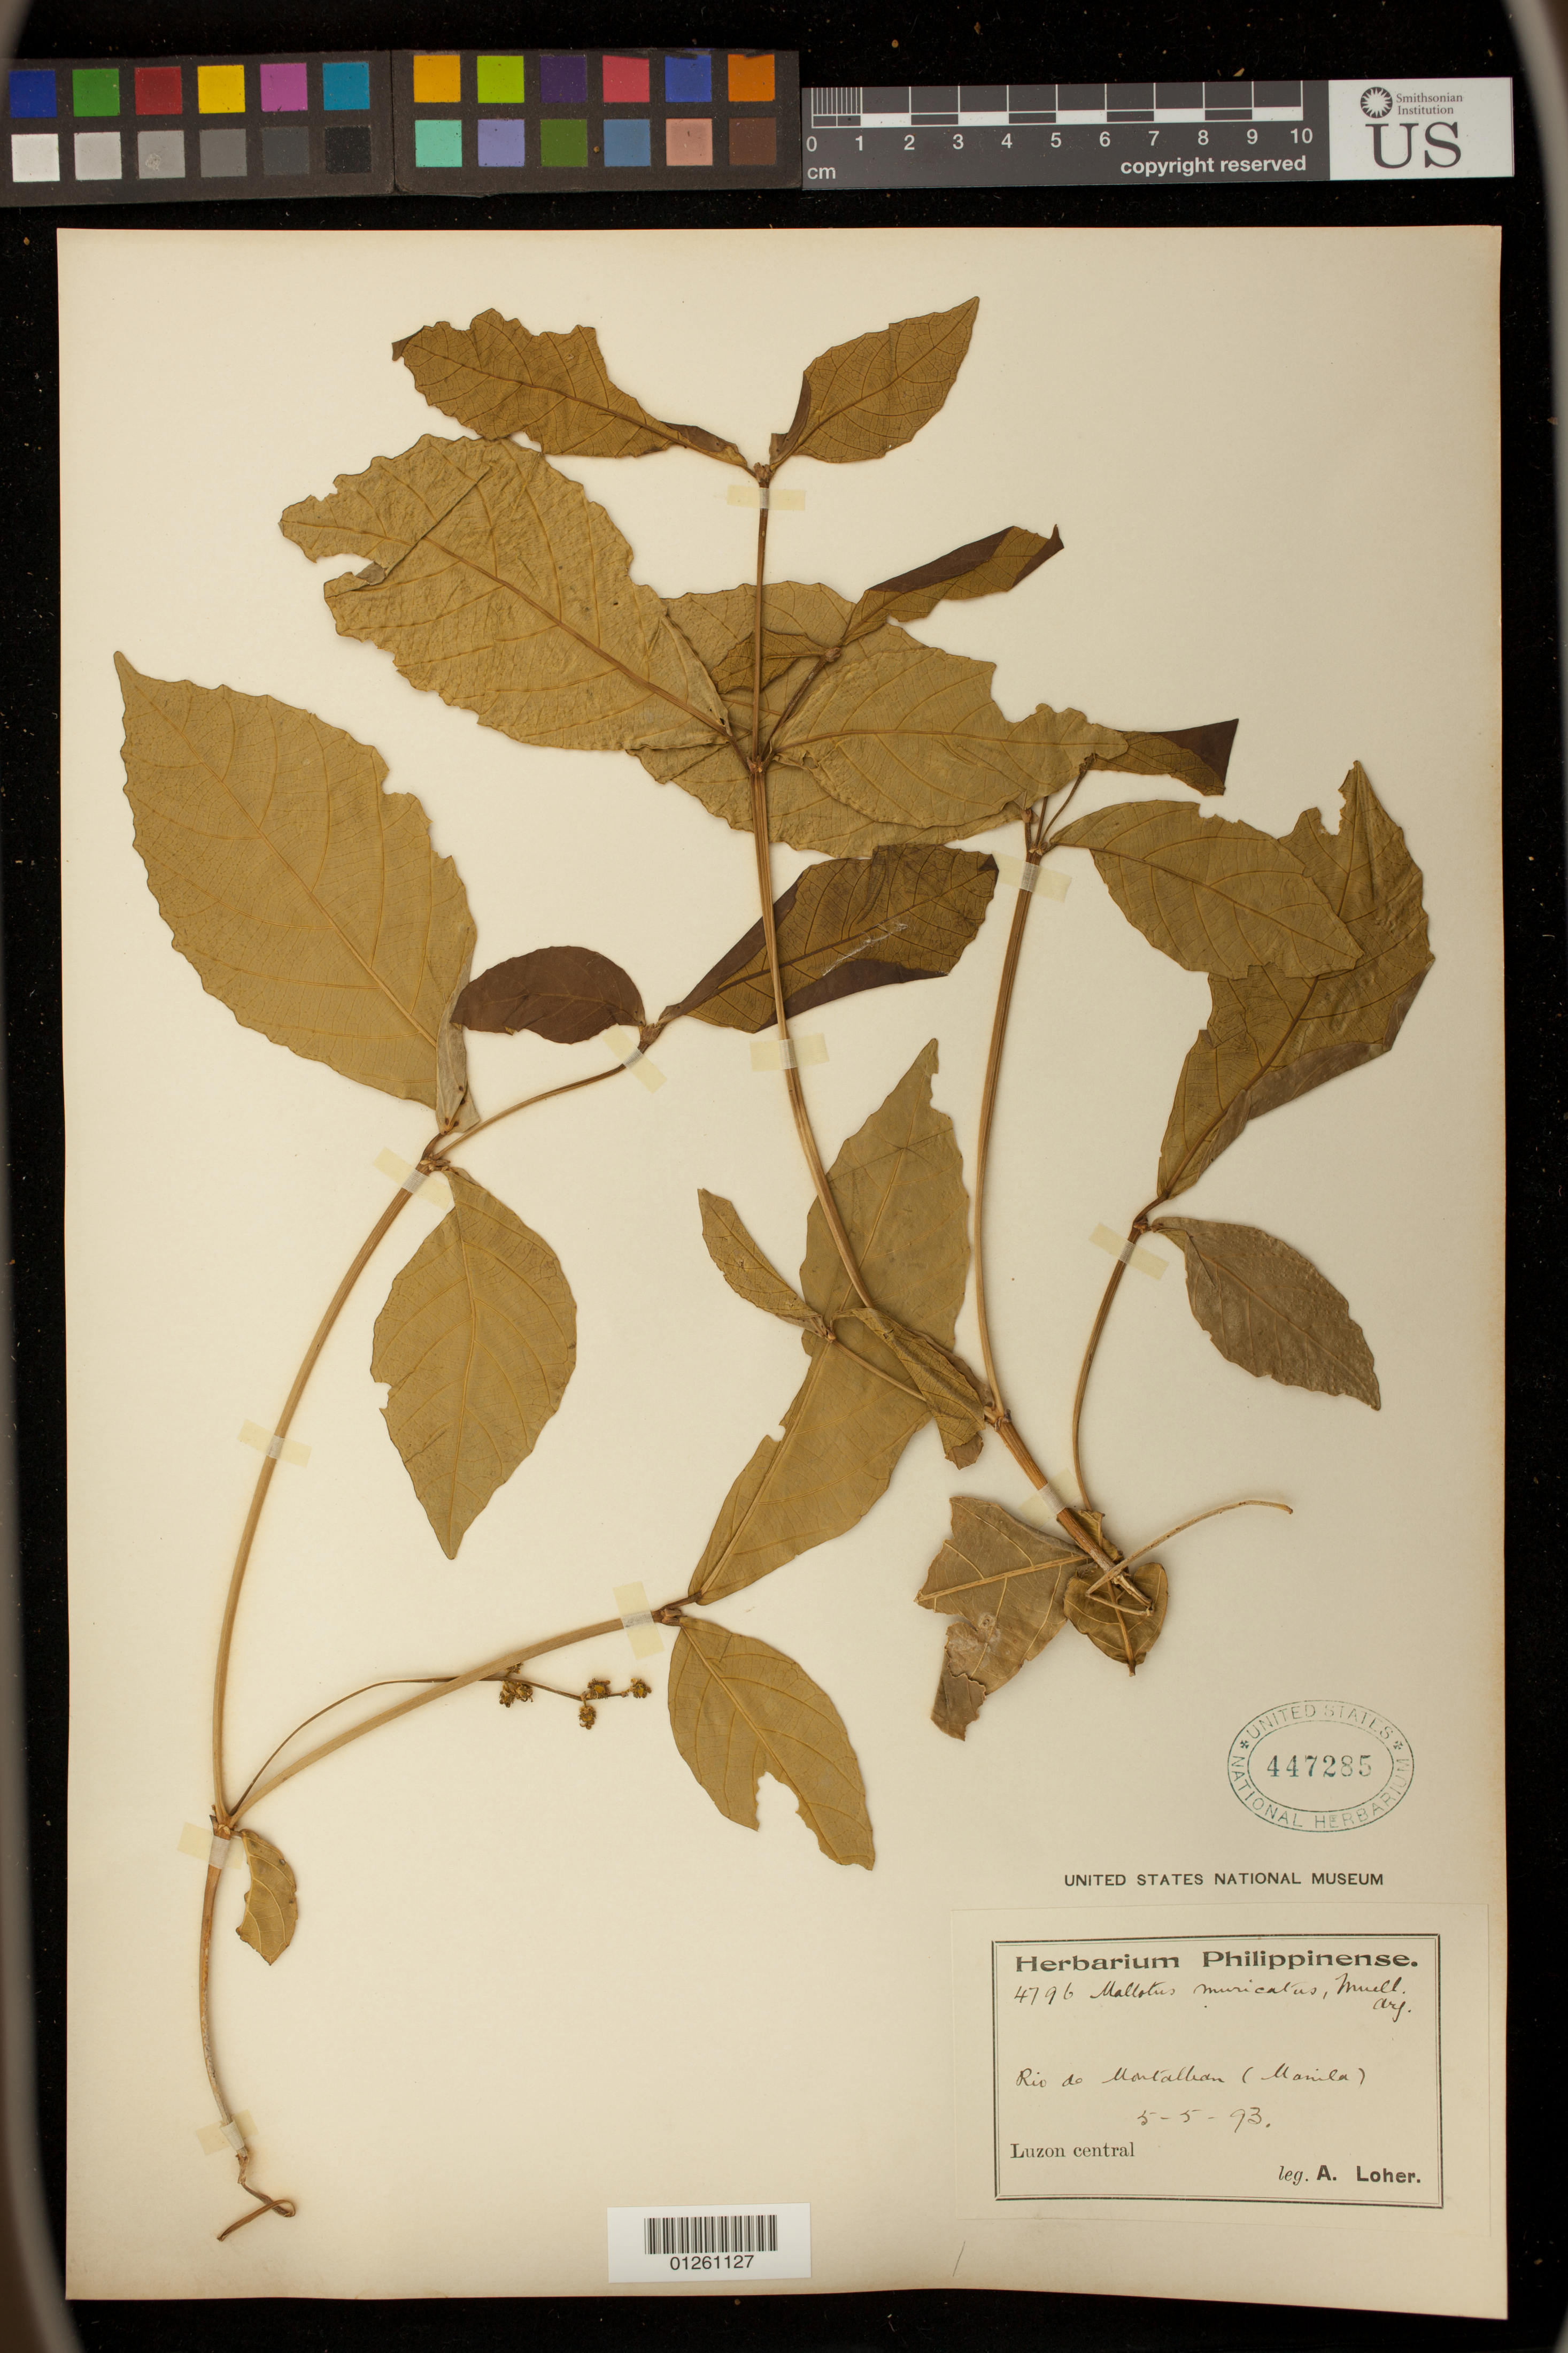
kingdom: Plantae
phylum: Tracheophyta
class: Magnoliopsida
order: Malpighiales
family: Euphorbiaceae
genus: Mallotus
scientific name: Mallotus resinosus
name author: (Blanco) Merr.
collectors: A. Loher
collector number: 4796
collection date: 1893-05-05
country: Philippines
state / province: Calabarzon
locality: Rio de Montalban (Manila), Luzon central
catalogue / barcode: US 447285